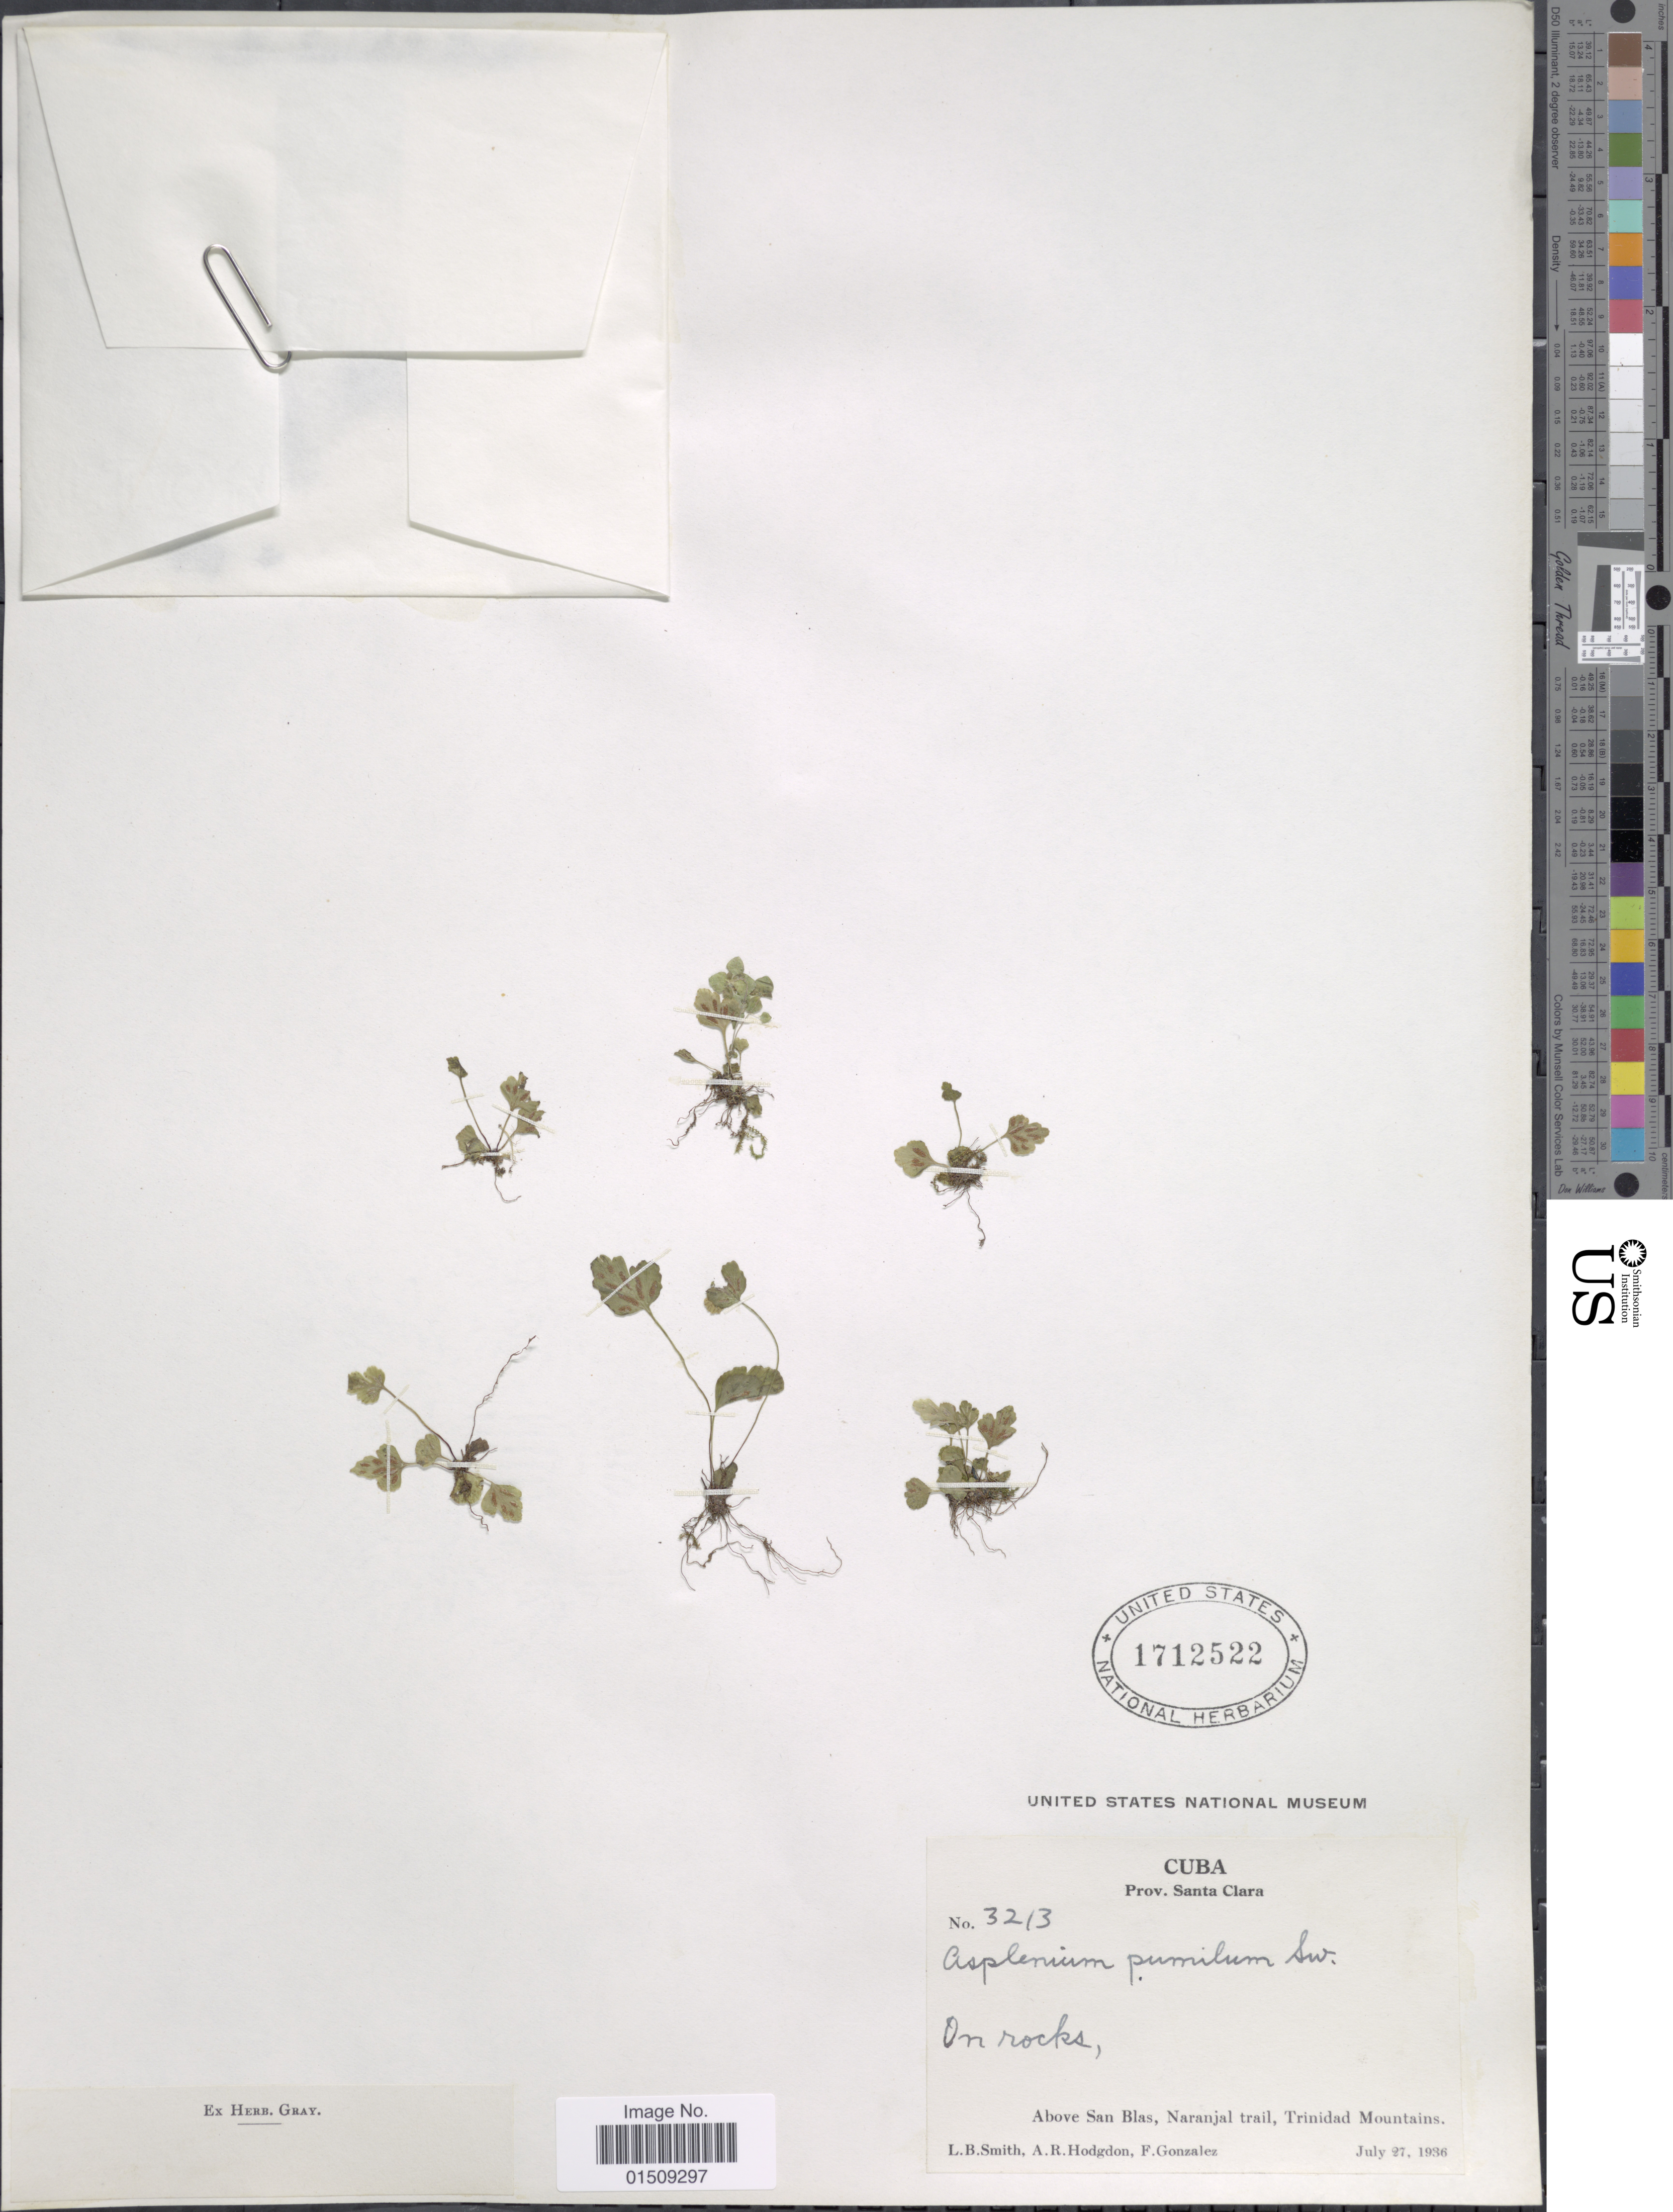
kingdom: Plantae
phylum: Tracheophyta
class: Polypodiopsida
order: Polypodiales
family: Aspleniaceae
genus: Asplenium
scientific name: Asplenium pumilum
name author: Sw.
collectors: L. Smith, A. R. Hodgdon & F. González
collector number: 3213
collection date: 1936-07-27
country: Cuba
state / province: Las Villas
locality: Prov. Santa Clara. Above San Blas, Naranjal trail, Trinidad Mountains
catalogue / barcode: US 1712522